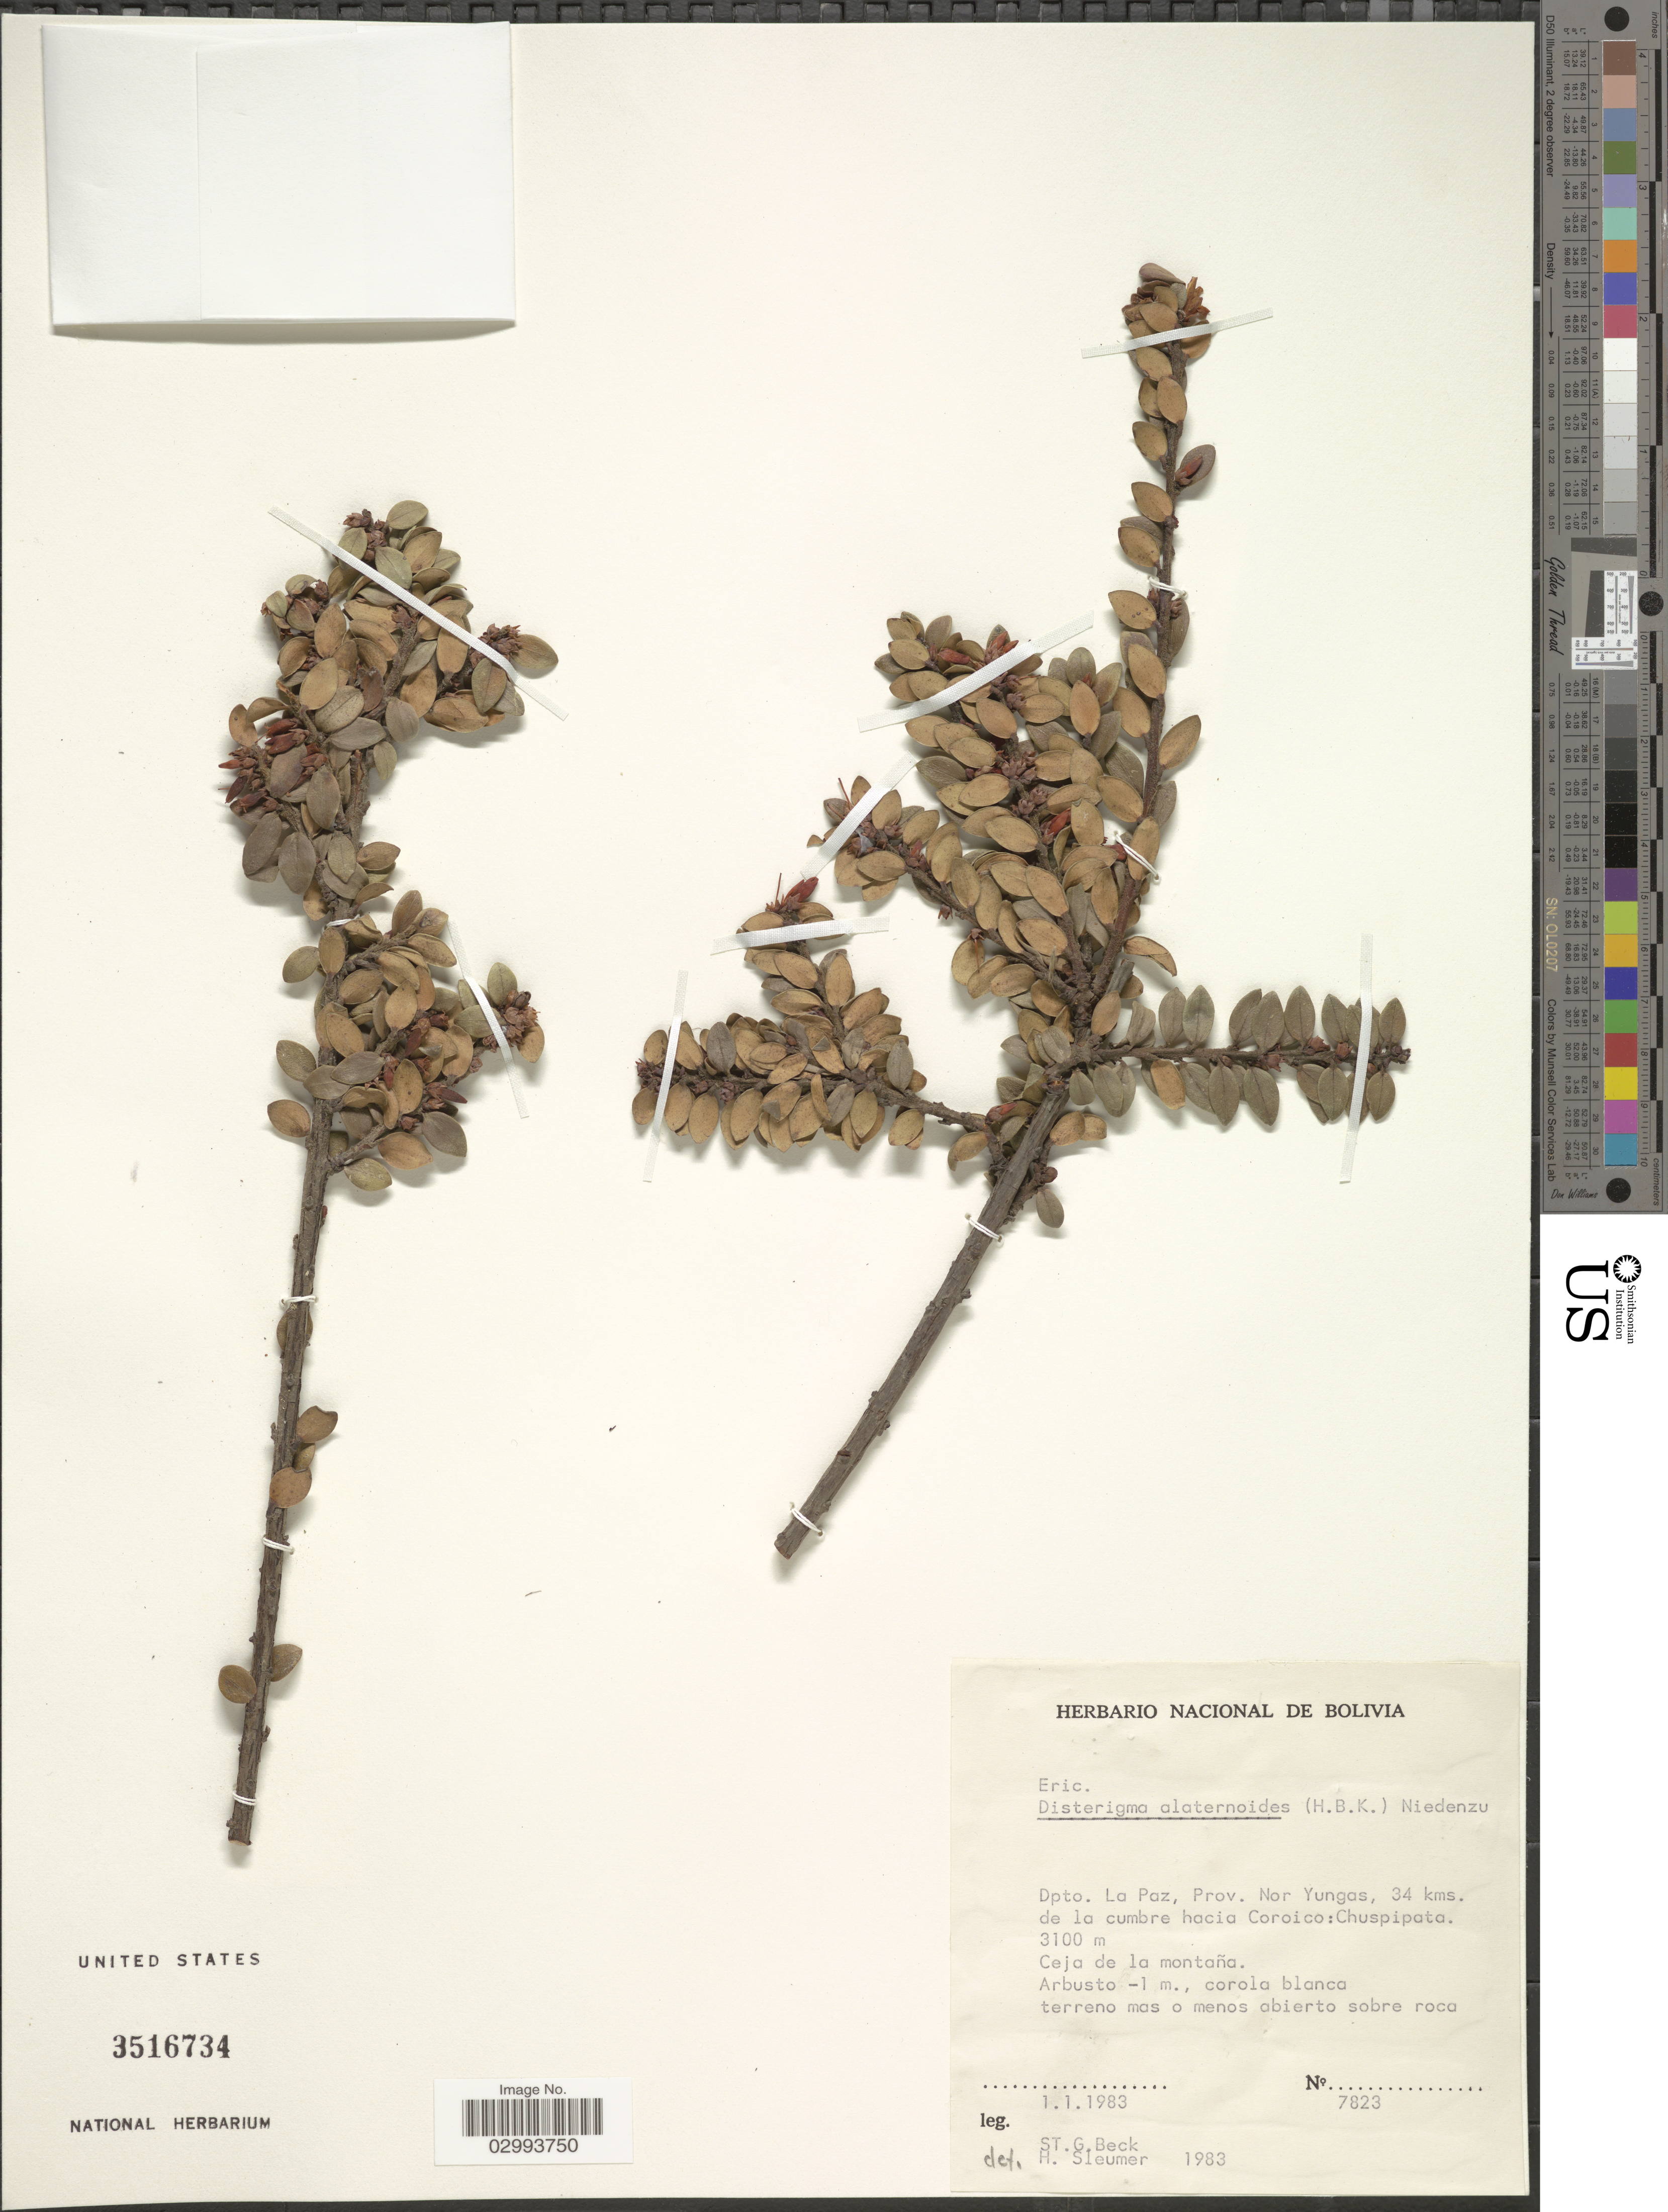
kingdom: Plantae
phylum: Tracheophyta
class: Magnoliopsida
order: Ericales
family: Ericaceae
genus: Disterigma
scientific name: Disterigma alaternoides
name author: (Kunth) Nied.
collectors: S. G. Beck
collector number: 7823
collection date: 1983-01-01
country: Bolivia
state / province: La Paz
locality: Dpto. La Paz, Nor Yungas, 34 kms. de la cumbre hacia Coroico, Chuspipata.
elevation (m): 3100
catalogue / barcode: US 3516734